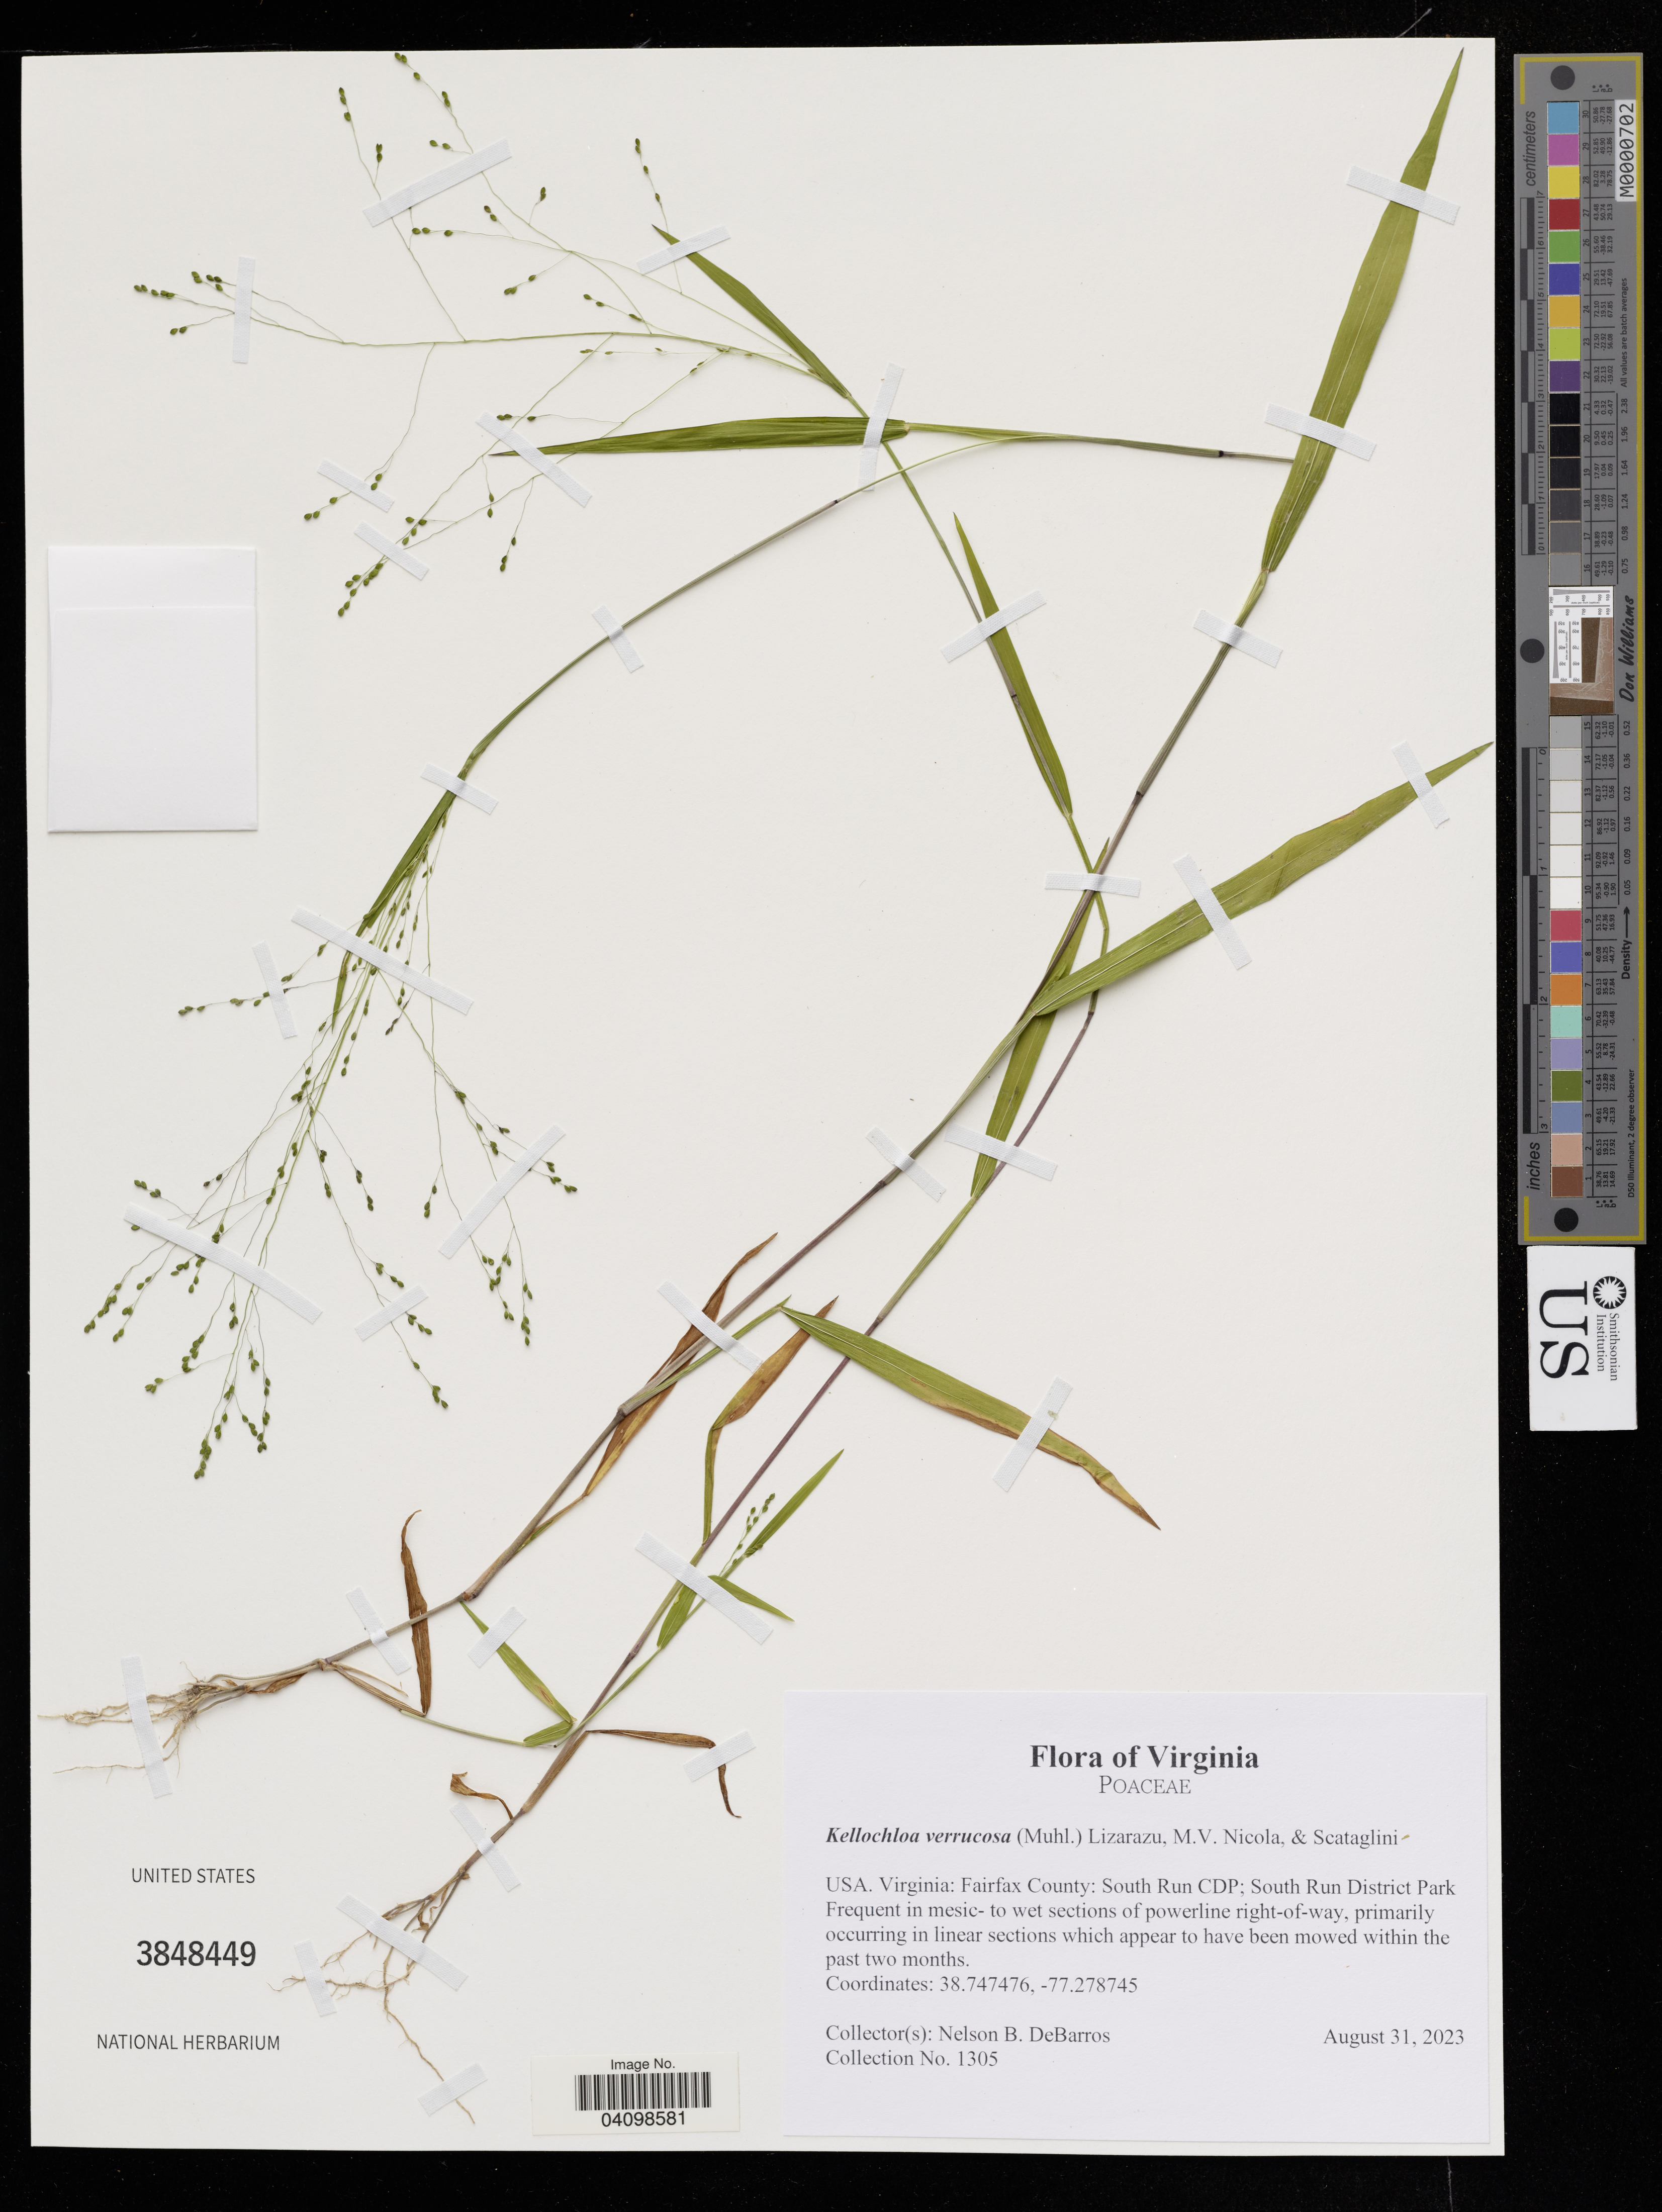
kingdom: Plantae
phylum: Tracheophyta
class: Liliopsida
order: Poales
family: Poaceae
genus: Kellochloa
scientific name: Kellochloa verrucosa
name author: (Muhl.) Lizarazu et al.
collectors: N. DeBarros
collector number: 1305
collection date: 2023-08-31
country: United States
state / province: Virginia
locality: Fairfax County: South Run CDP; South Run District Park.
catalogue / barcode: US 3848449